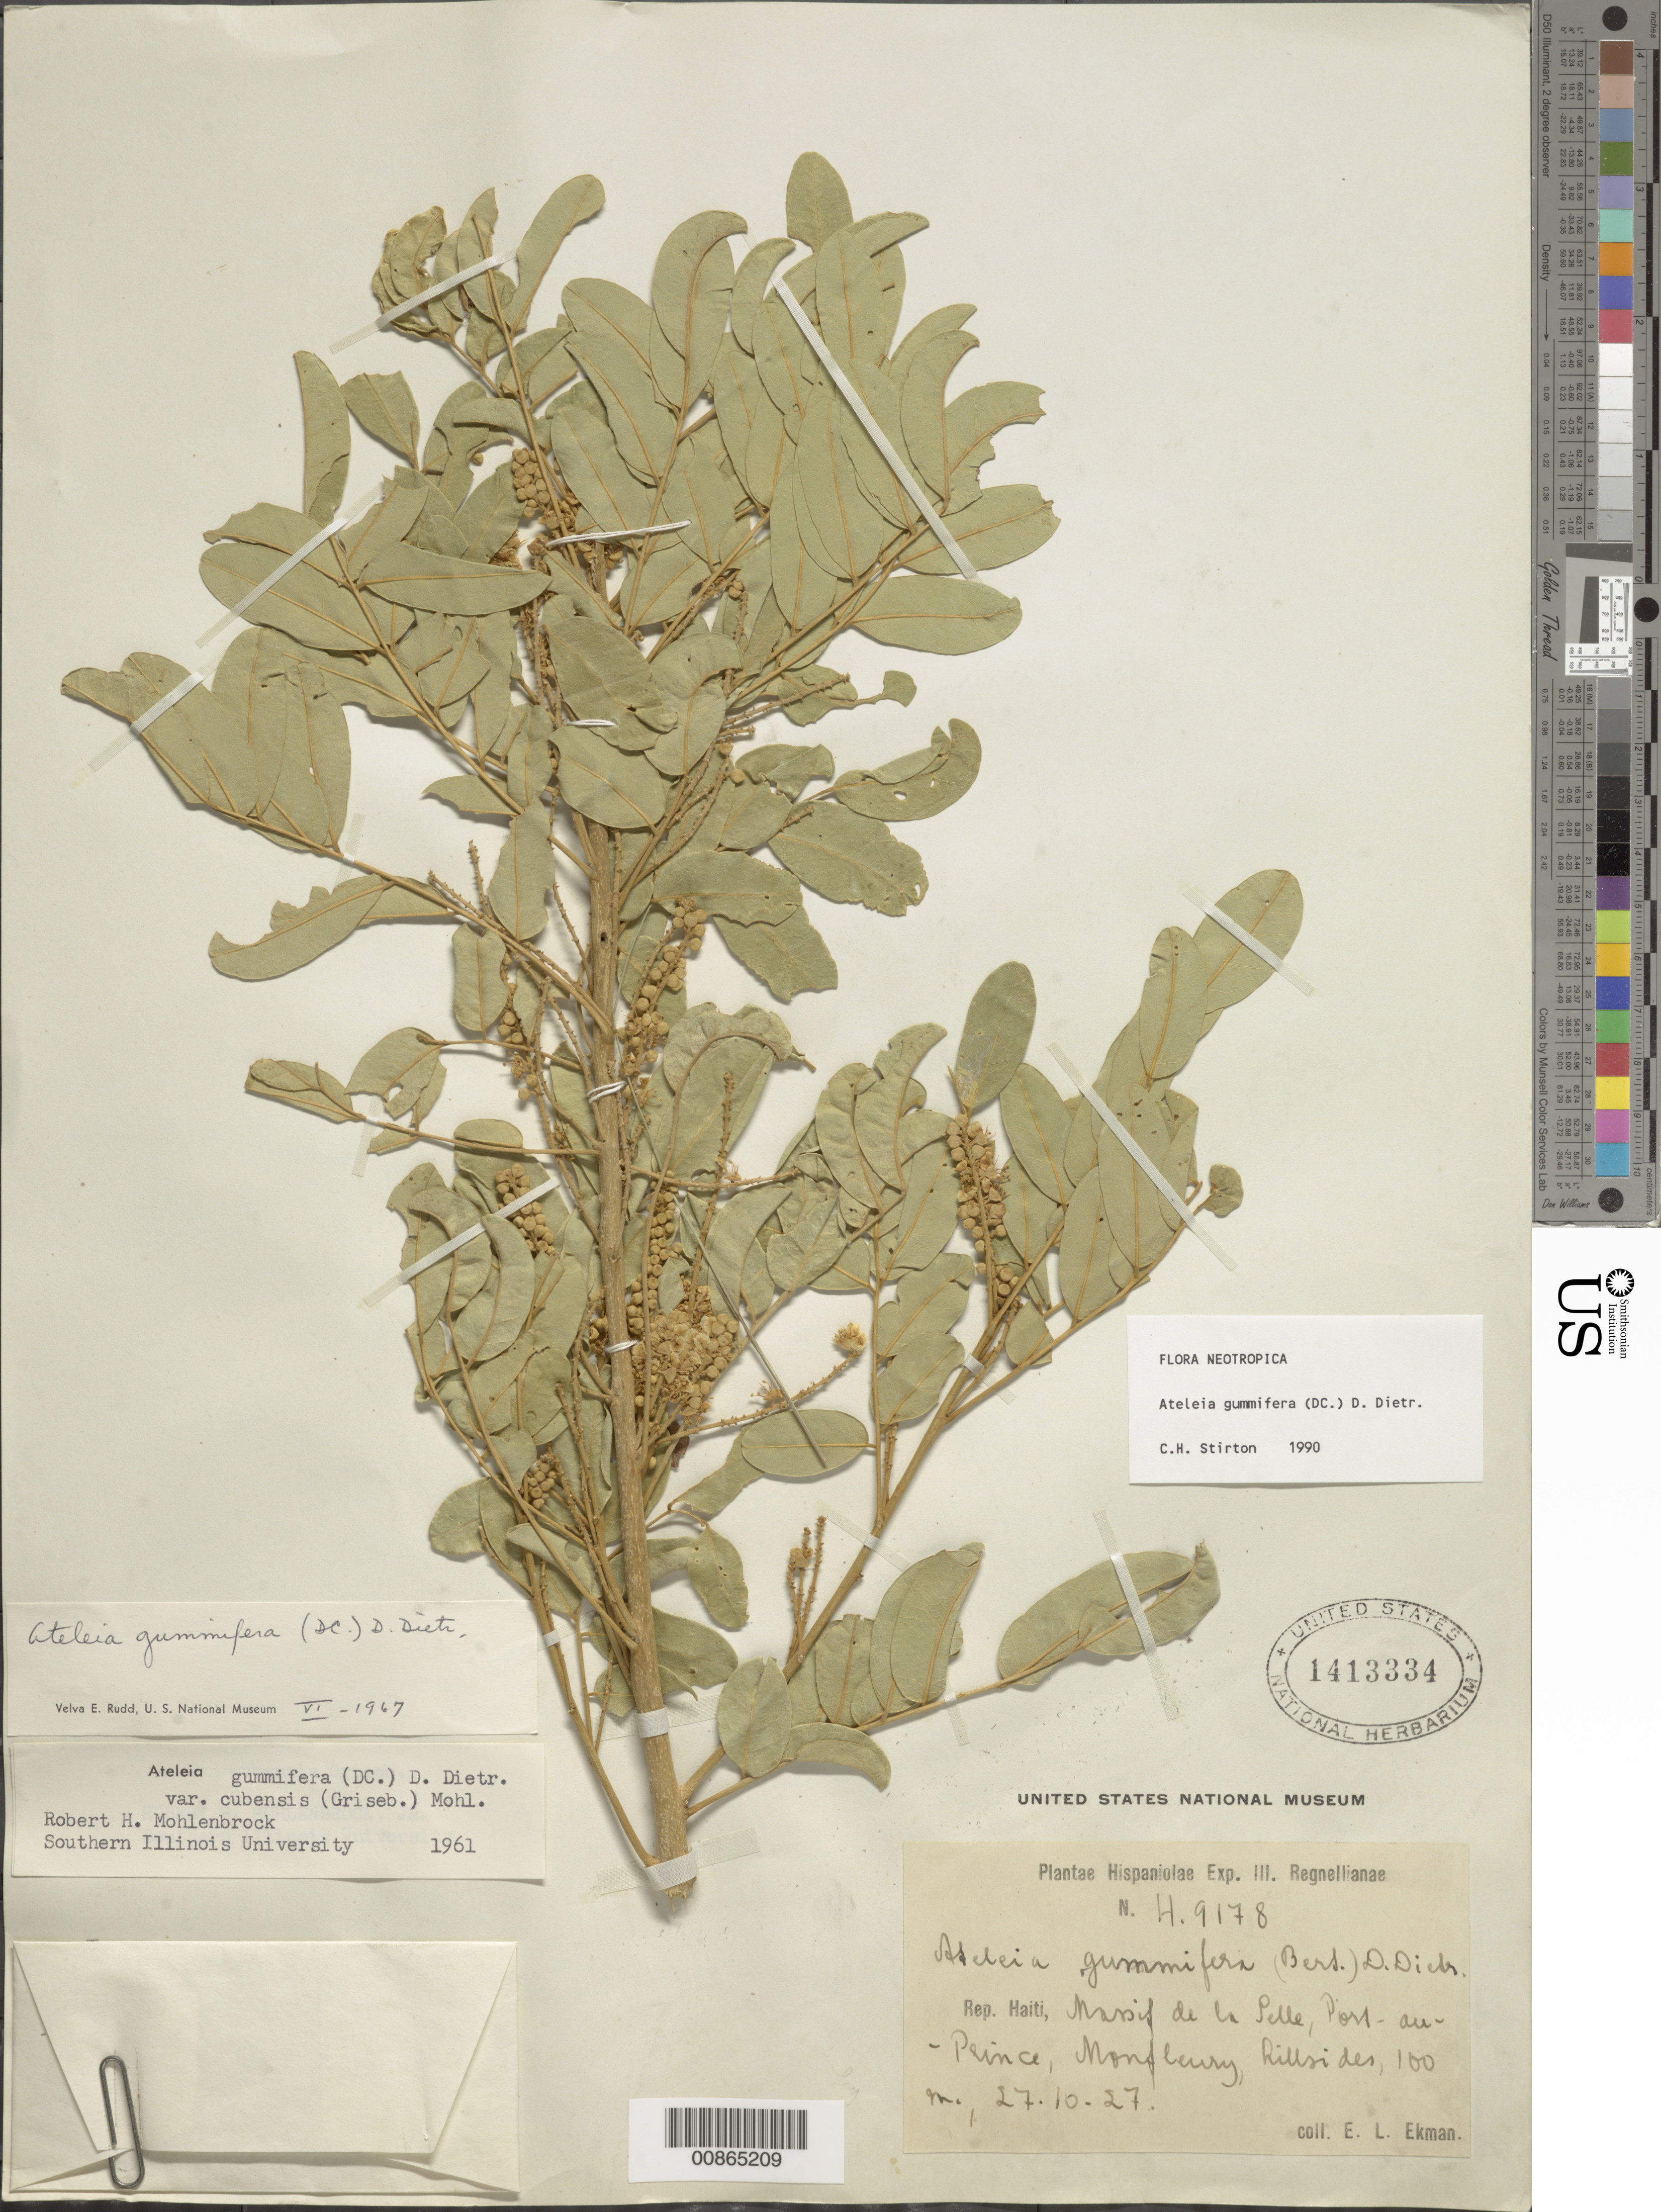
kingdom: Plantae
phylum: Tracheophyta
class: Magnoliopsida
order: Fabales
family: Fabaceae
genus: Ateleia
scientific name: Ateleia gummifera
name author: (Bertero ex DC.) D. Dietr.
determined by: Stirton, Charles H.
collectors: E. L. Ekman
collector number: H 9178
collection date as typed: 27 Oct 1927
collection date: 1927-10-27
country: Haiti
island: Hispaniola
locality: Massif de la Selle, Port-au-Prince, Montfleury.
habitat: Hillsides.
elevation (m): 100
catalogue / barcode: US 1413334